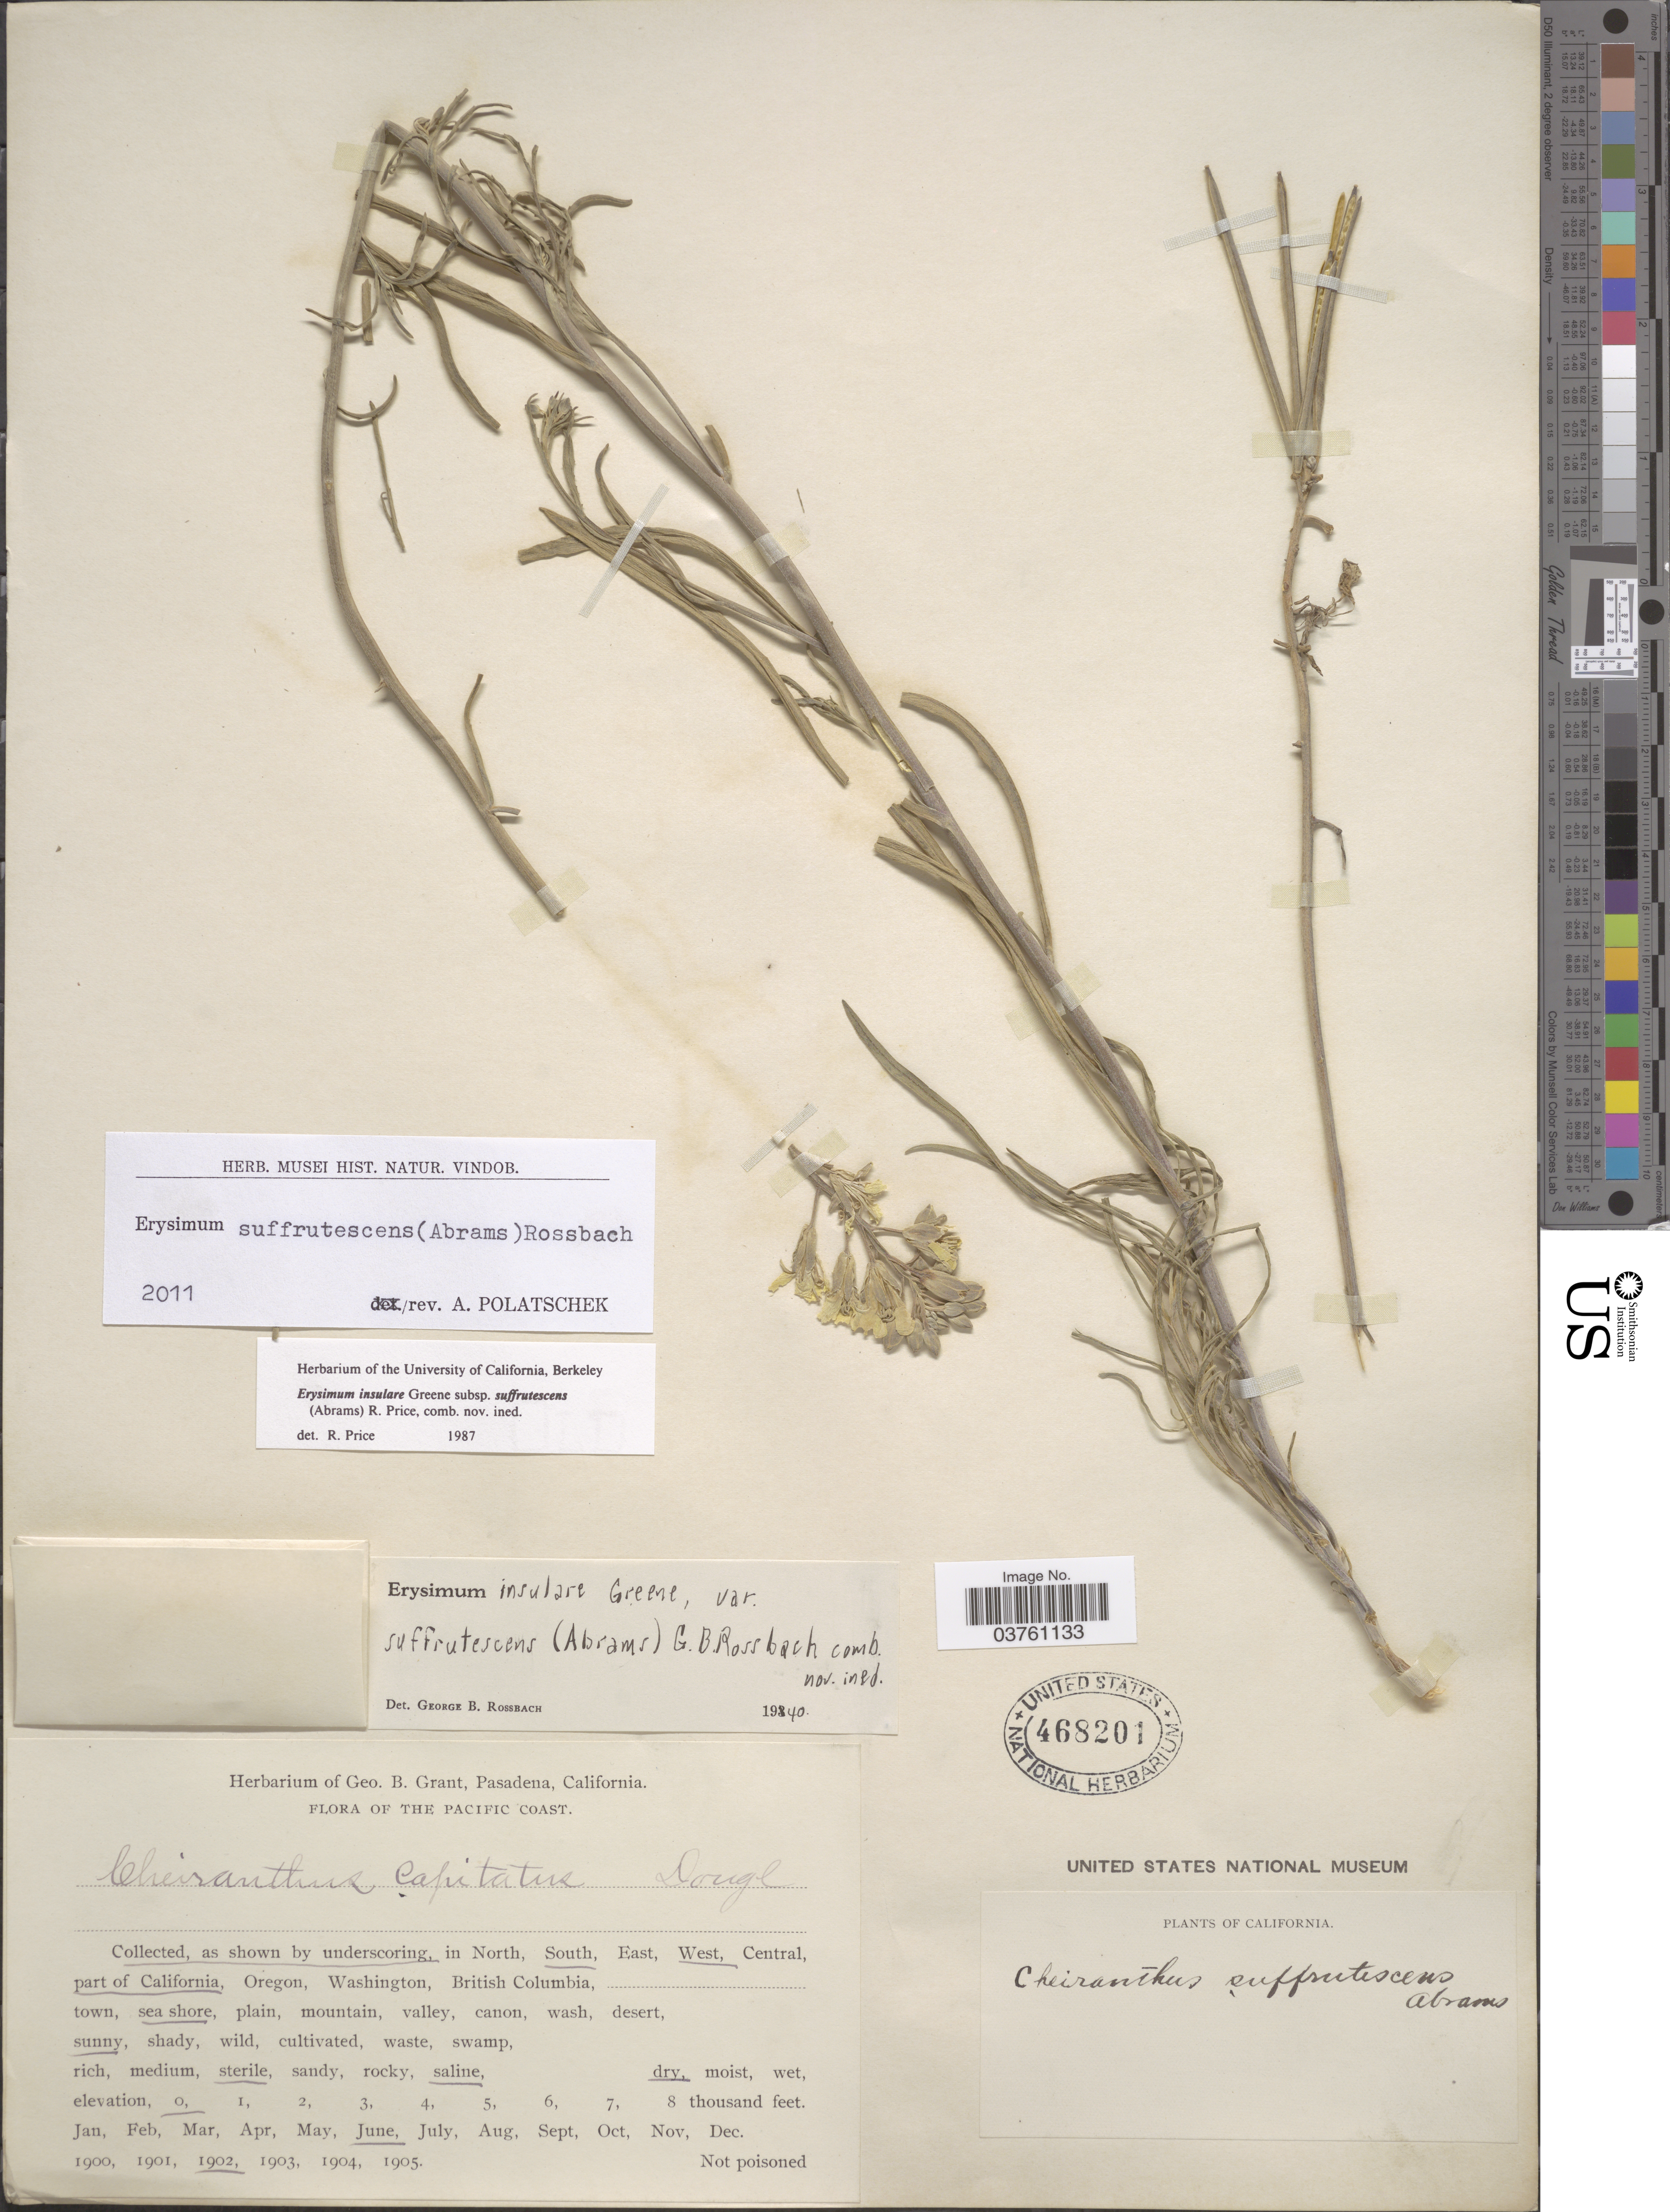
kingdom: Plantae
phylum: Tracheophyta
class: Magnoliopsida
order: Brassicales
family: Brassicaceae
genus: Erysimum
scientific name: Erysimum suffrutescens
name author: (Abrams) Rossbach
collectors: ex herb. Geo. B. Grant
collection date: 1902-06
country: United States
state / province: California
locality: As shown by underscoring, South, West part of California.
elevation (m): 0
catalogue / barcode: US 468201